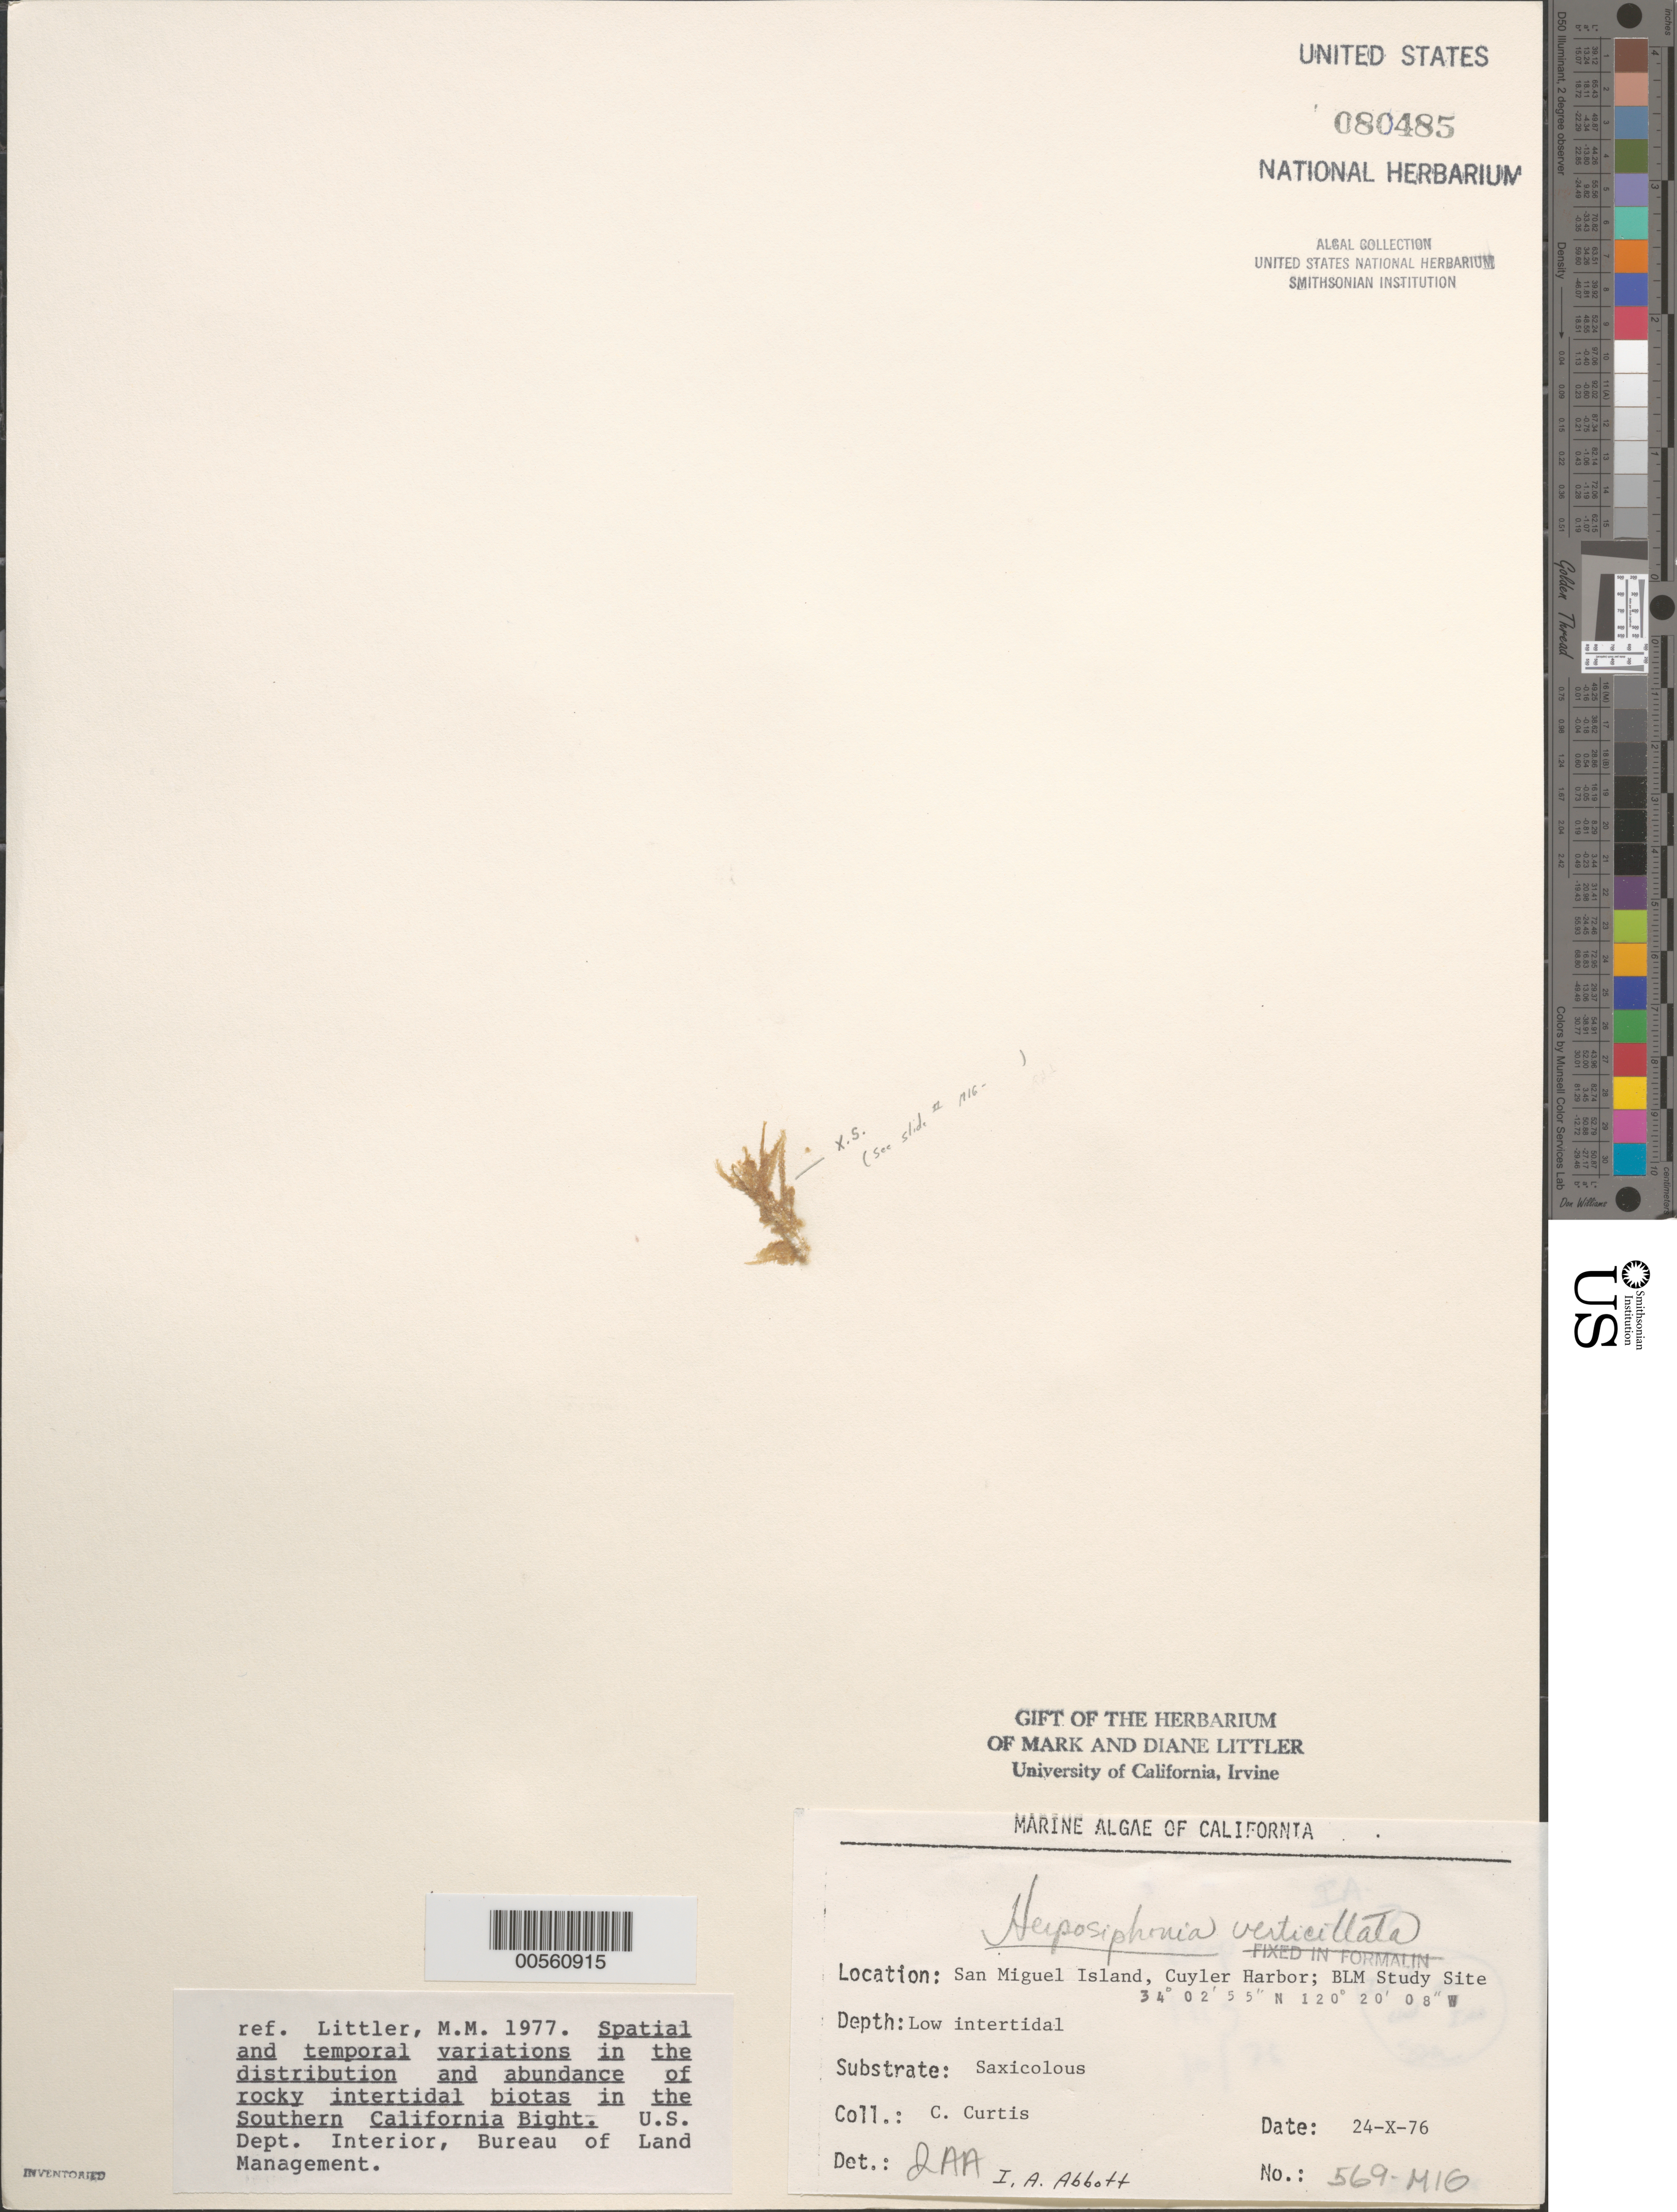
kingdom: Plantae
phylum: Rhodophyta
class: Florideophyceae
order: Ceramiales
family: Rhodomelaceae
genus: Herposiphonia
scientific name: Herposiphonia verticillata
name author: (Harv.) Kylin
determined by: Abbott, Isabella A.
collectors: C. Curtis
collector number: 569-mig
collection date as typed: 24 Oct 1976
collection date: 1976-10-24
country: United States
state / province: California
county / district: Santa Barbara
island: San Miguel Island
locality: Cuyler Harbor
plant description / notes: BLM-SOCALBIGHT Rocky Intertidal Survey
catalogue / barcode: US 80485